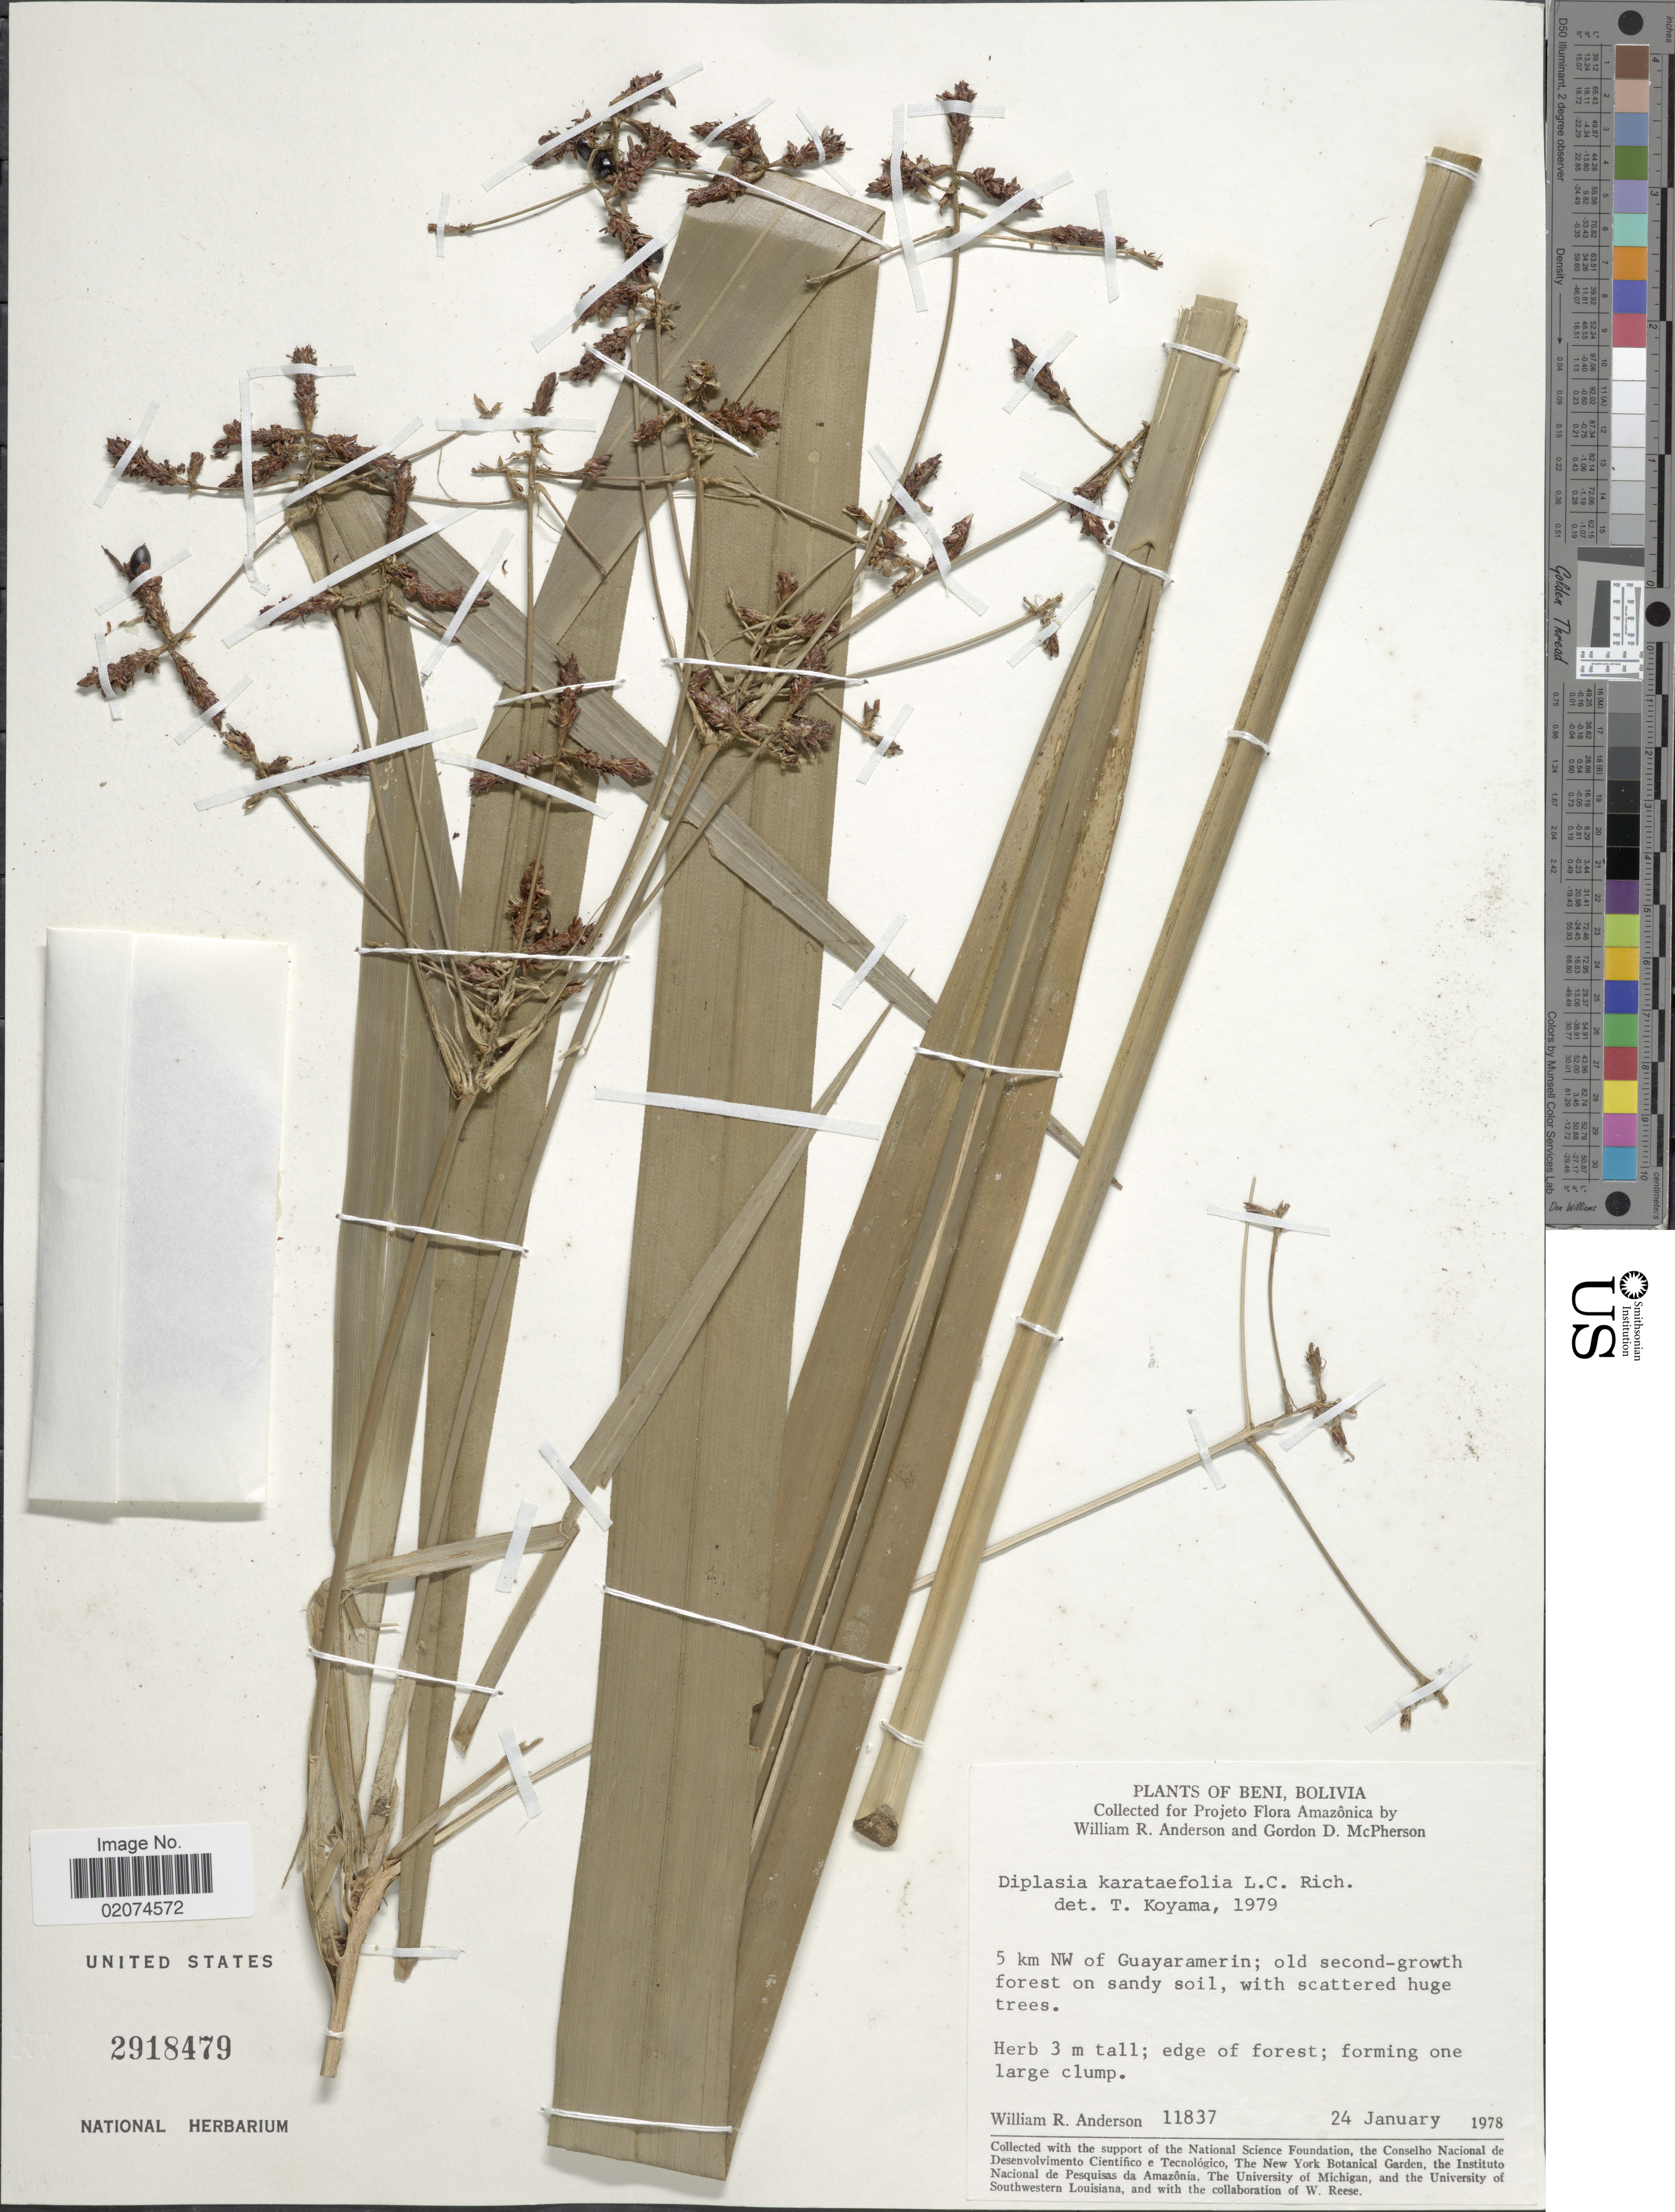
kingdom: Plantae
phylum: Tracheophyta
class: Liliopsida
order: Poales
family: Cyperaceae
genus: Diplasia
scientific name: Diplasia karatifolia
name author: Rich.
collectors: W. R. Anderson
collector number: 11837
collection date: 1978-01-24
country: Bolivia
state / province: Beni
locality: Beni, Bolivia, 5 km NW of Guayaramerin; old second-growth forest on sandy soil.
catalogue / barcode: US 2918479